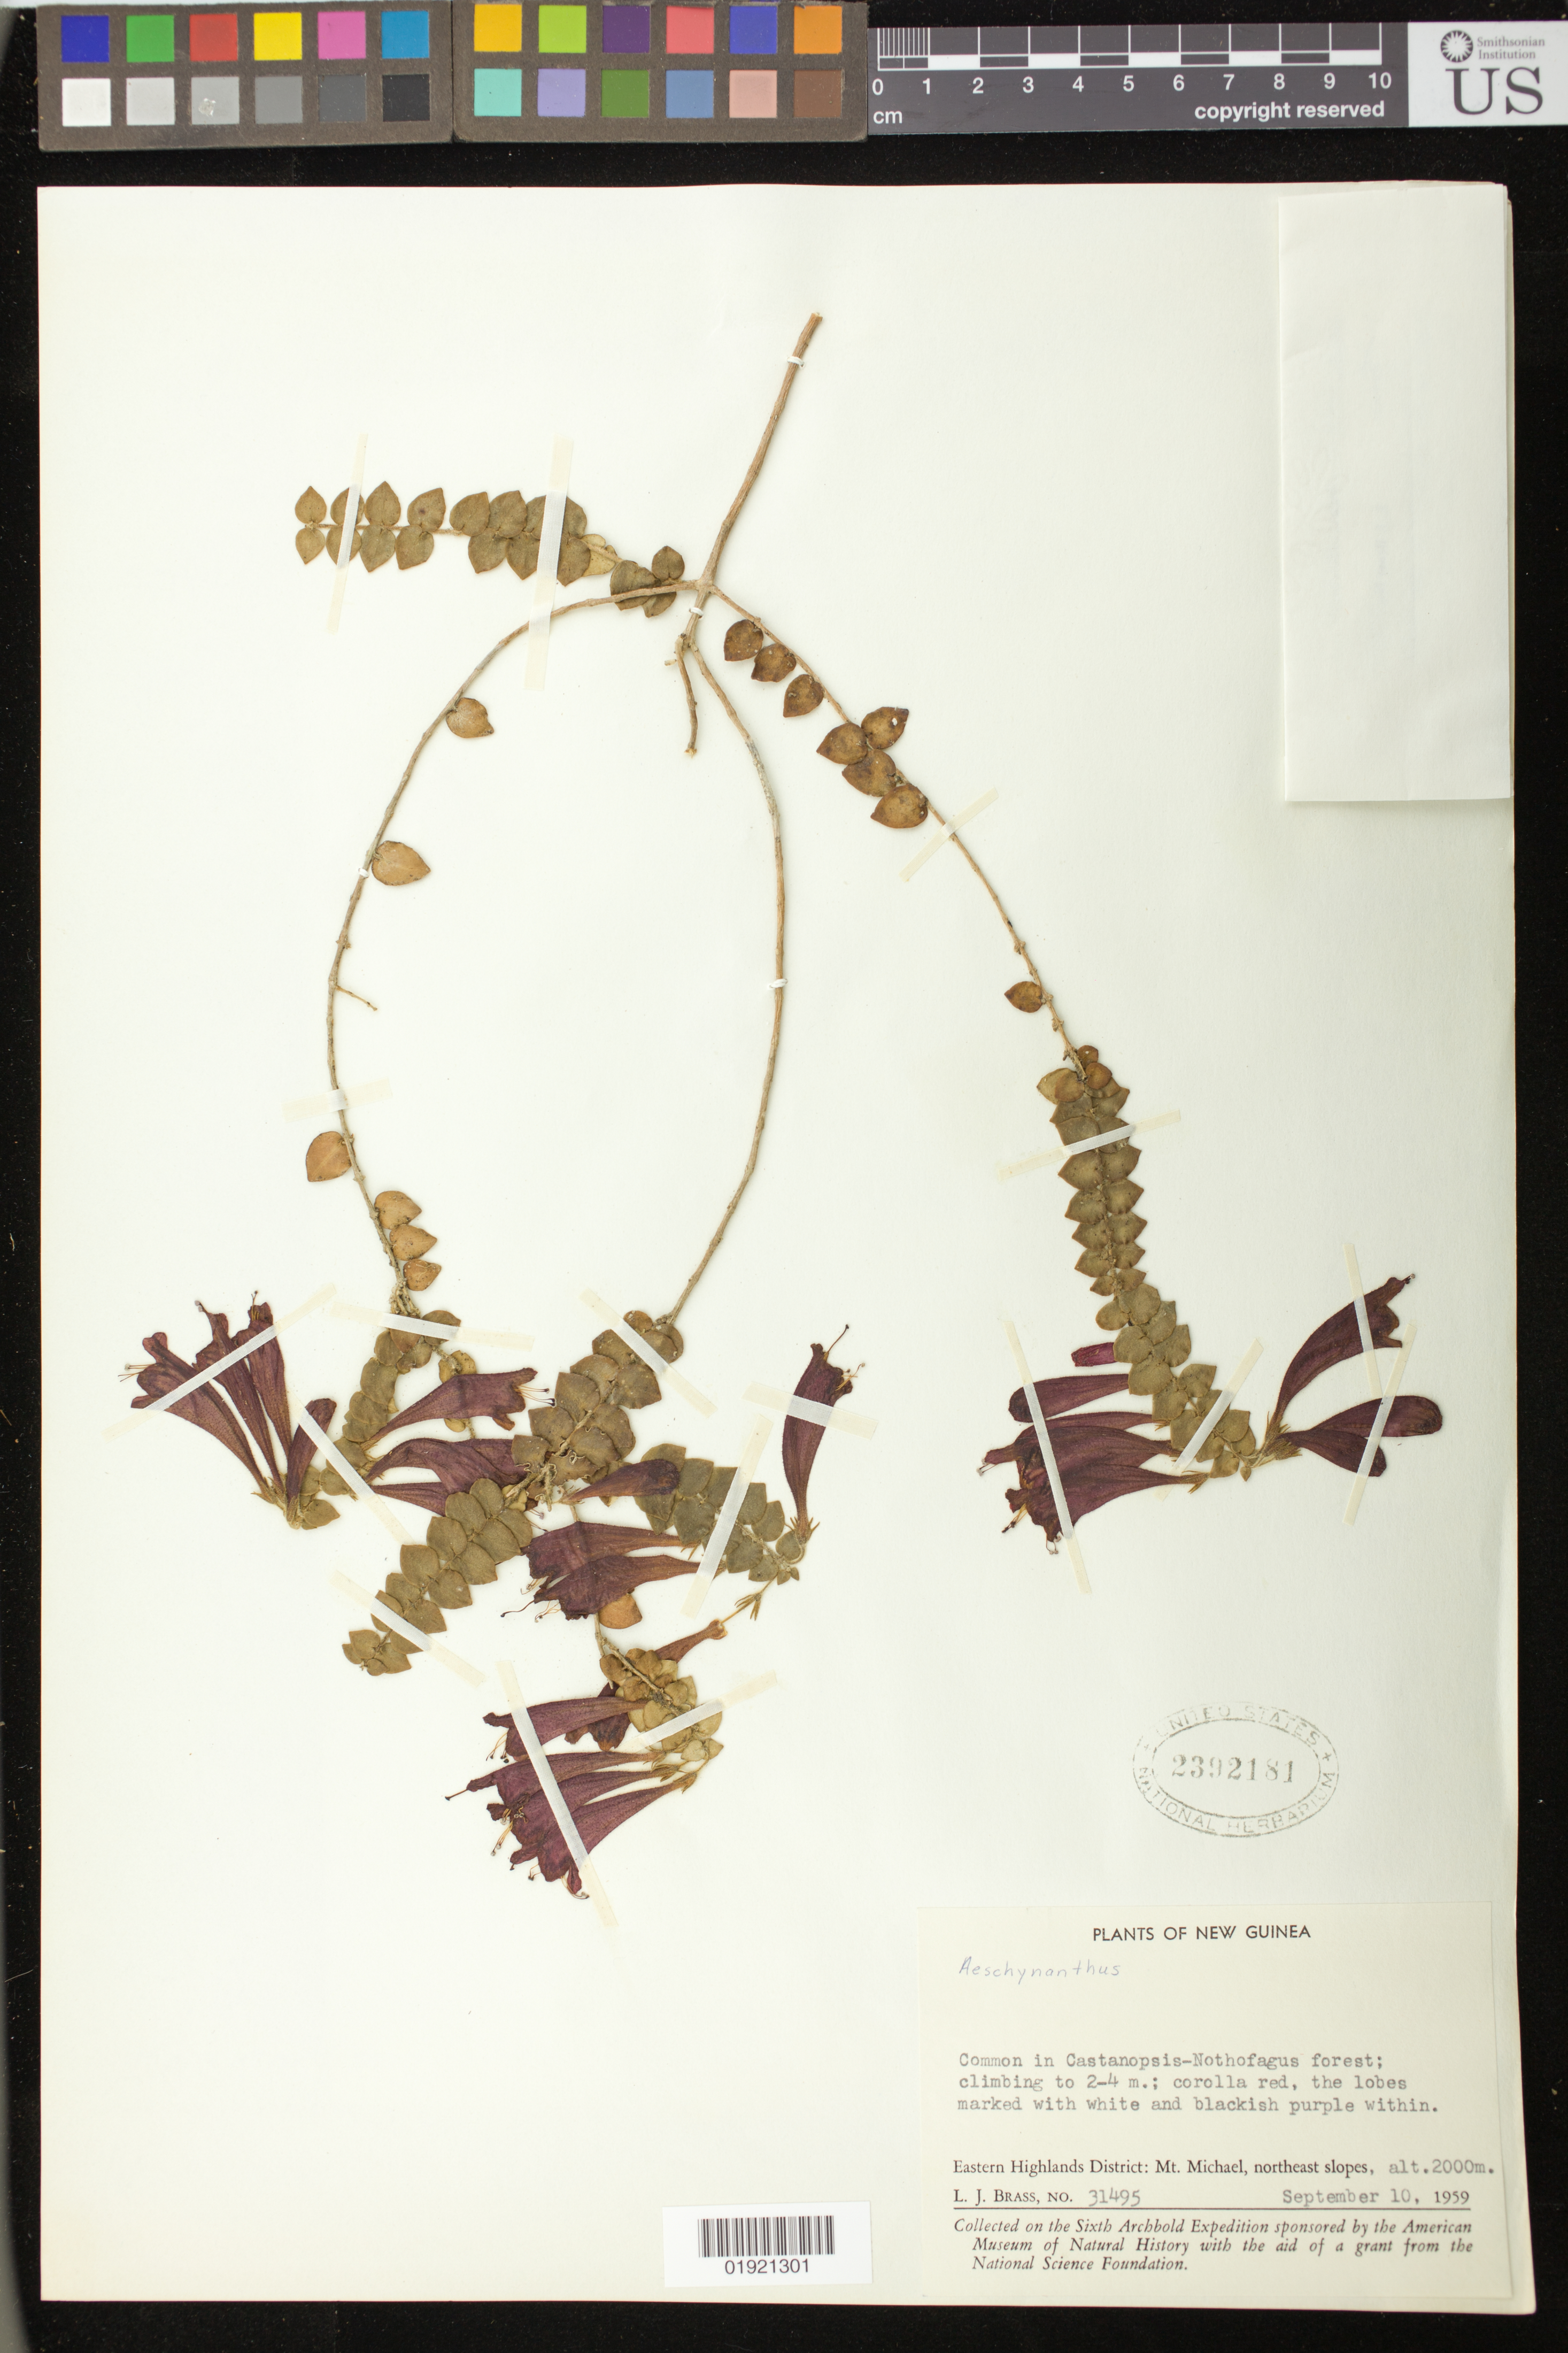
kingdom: Plantae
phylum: Tracheophyta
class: Magnoliopsida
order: Lamiales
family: Gesneriaceae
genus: Aeschynanthus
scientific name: Aeschynanthus sp.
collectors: L. J. Brass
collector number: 31495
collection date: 1959-09-10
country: Papua New Guinea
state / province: Eastern Highlands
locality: Mt. Michael, northeast slopes.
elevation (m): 2000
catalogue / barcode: US 2392181